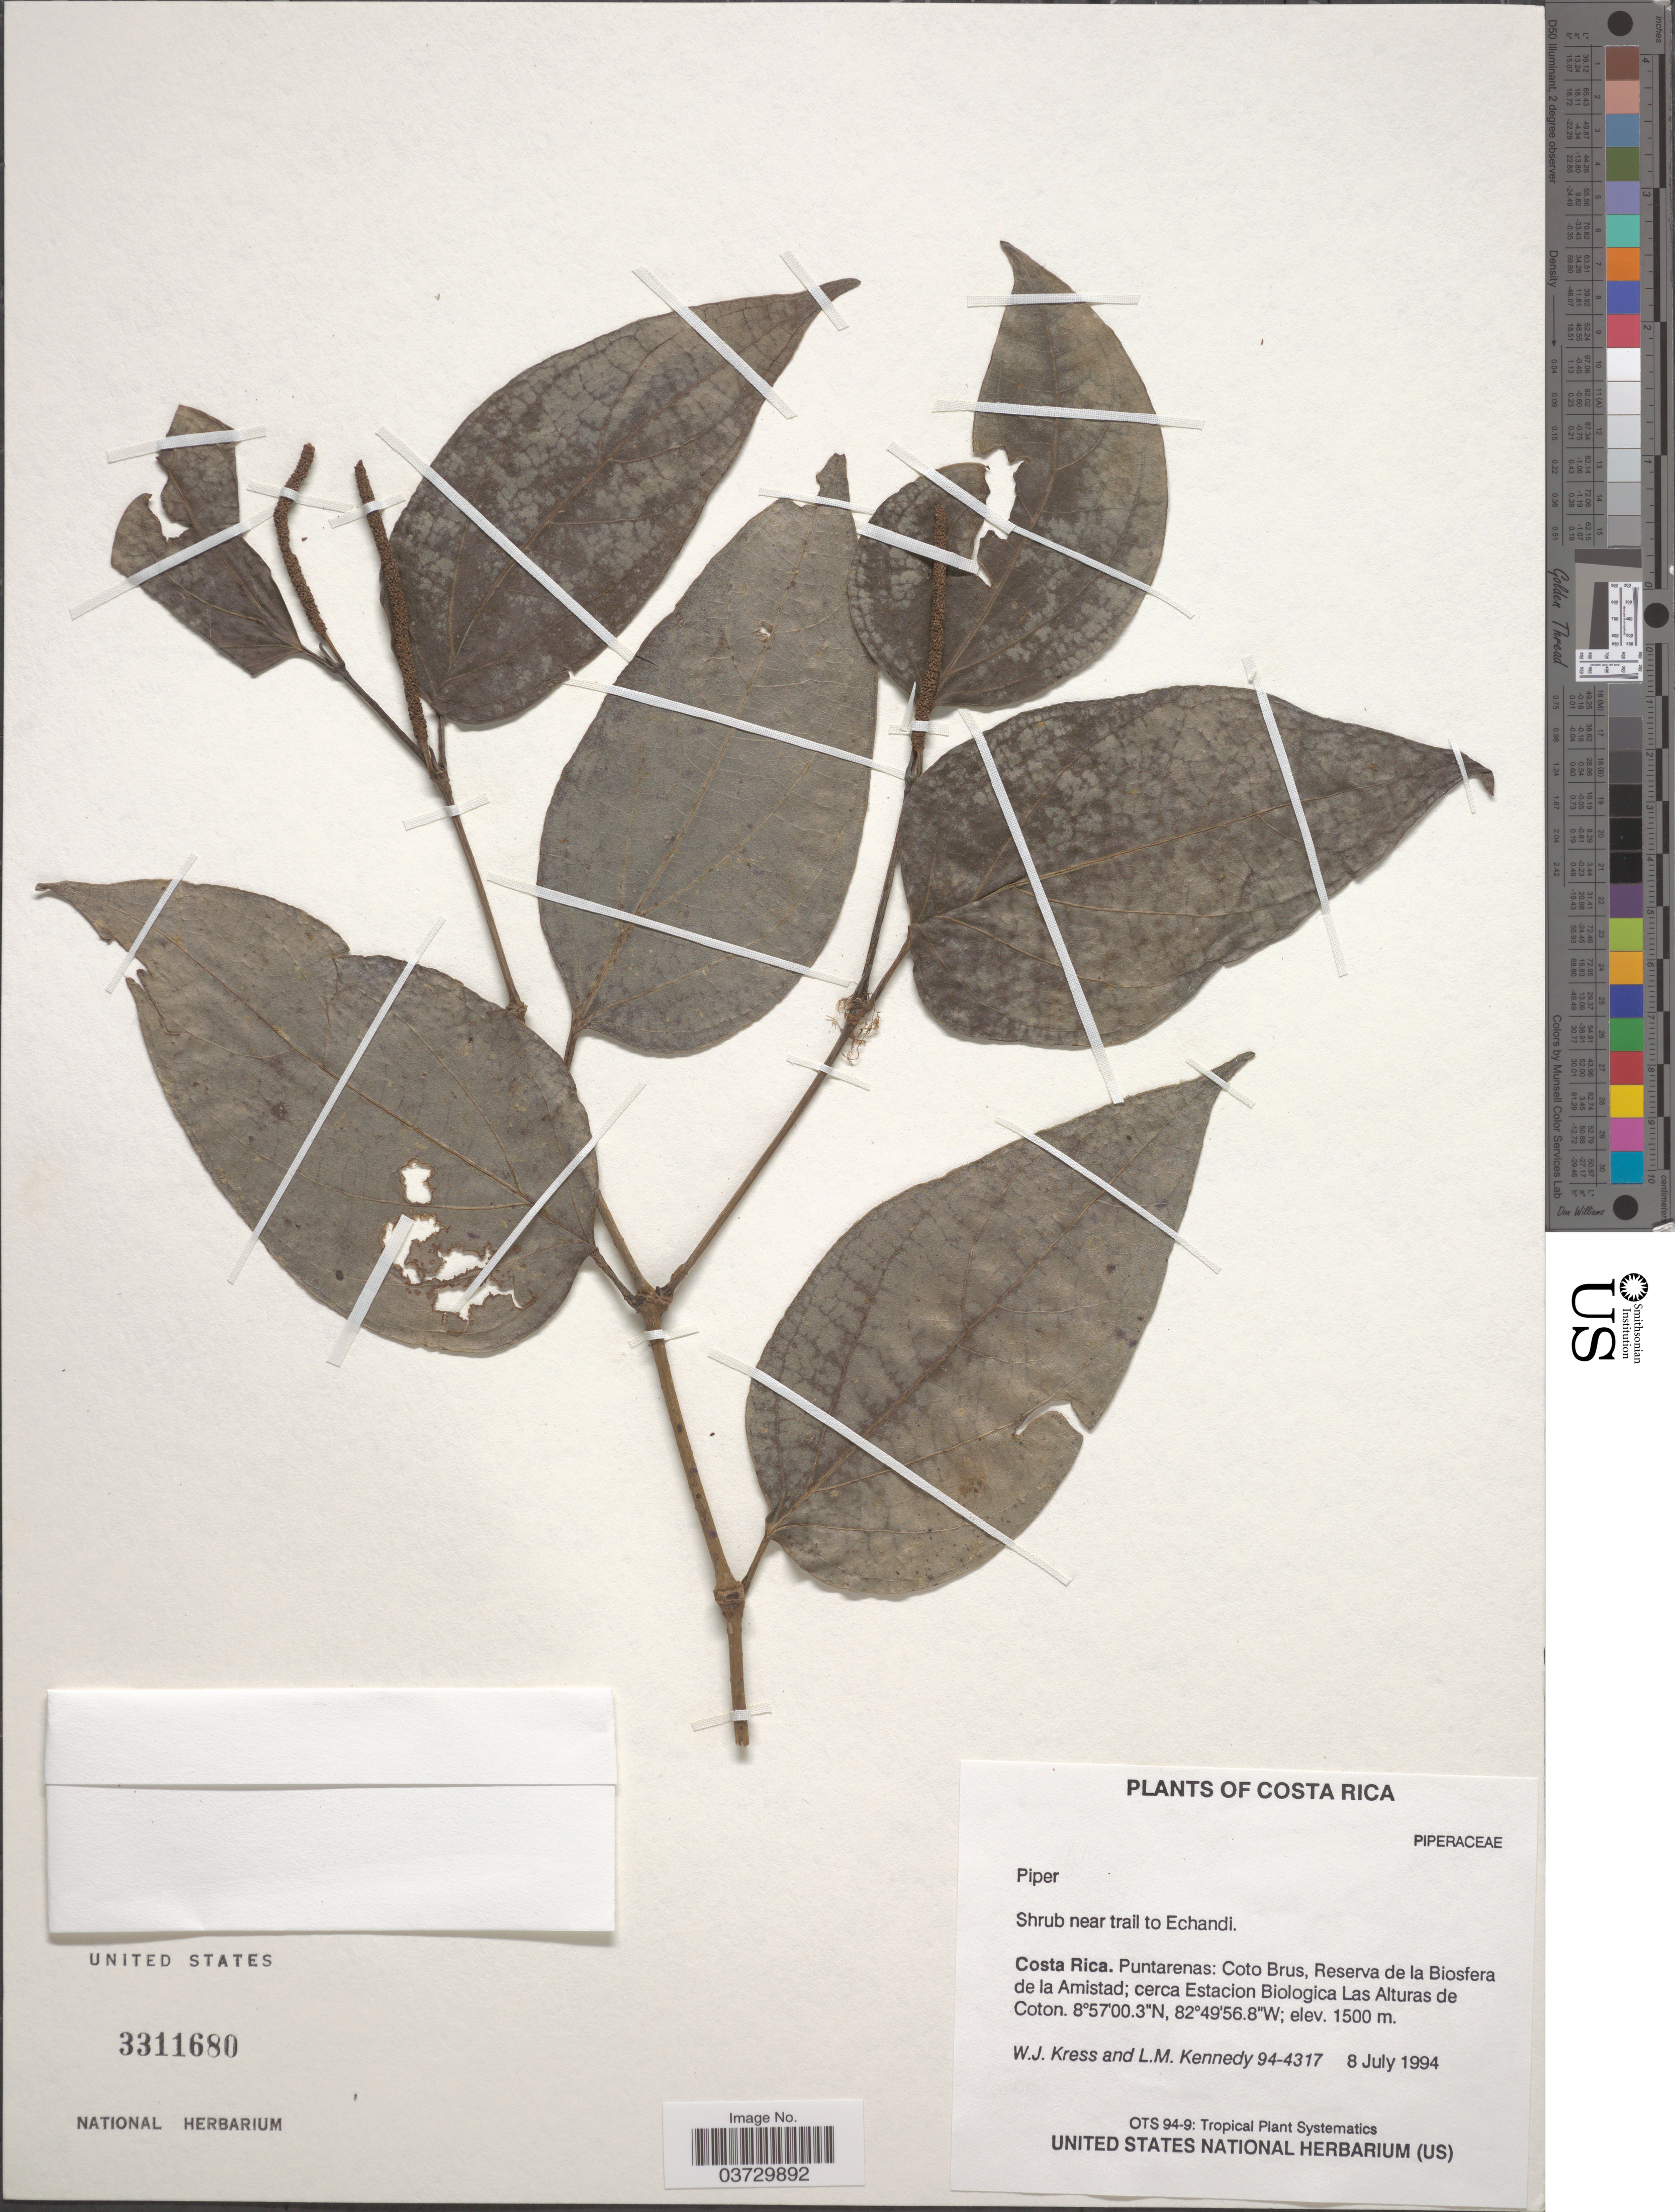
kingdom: Plantae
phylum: Tracheophyta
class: Magnoliopsida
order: Piperales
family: Piperaceae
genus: Piper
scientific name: Piper sp.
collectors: W. J. Kress & L. M. Kennedy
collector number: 94-4317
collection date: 1994-07-08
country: Costa Rica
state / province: Puntarenas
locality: Coto Brus, Reserva de la Biosfera de la Amistad; cerca de Estacion Biologica Las Alturas de Coton.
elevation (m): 1500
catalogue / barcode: US 3311680